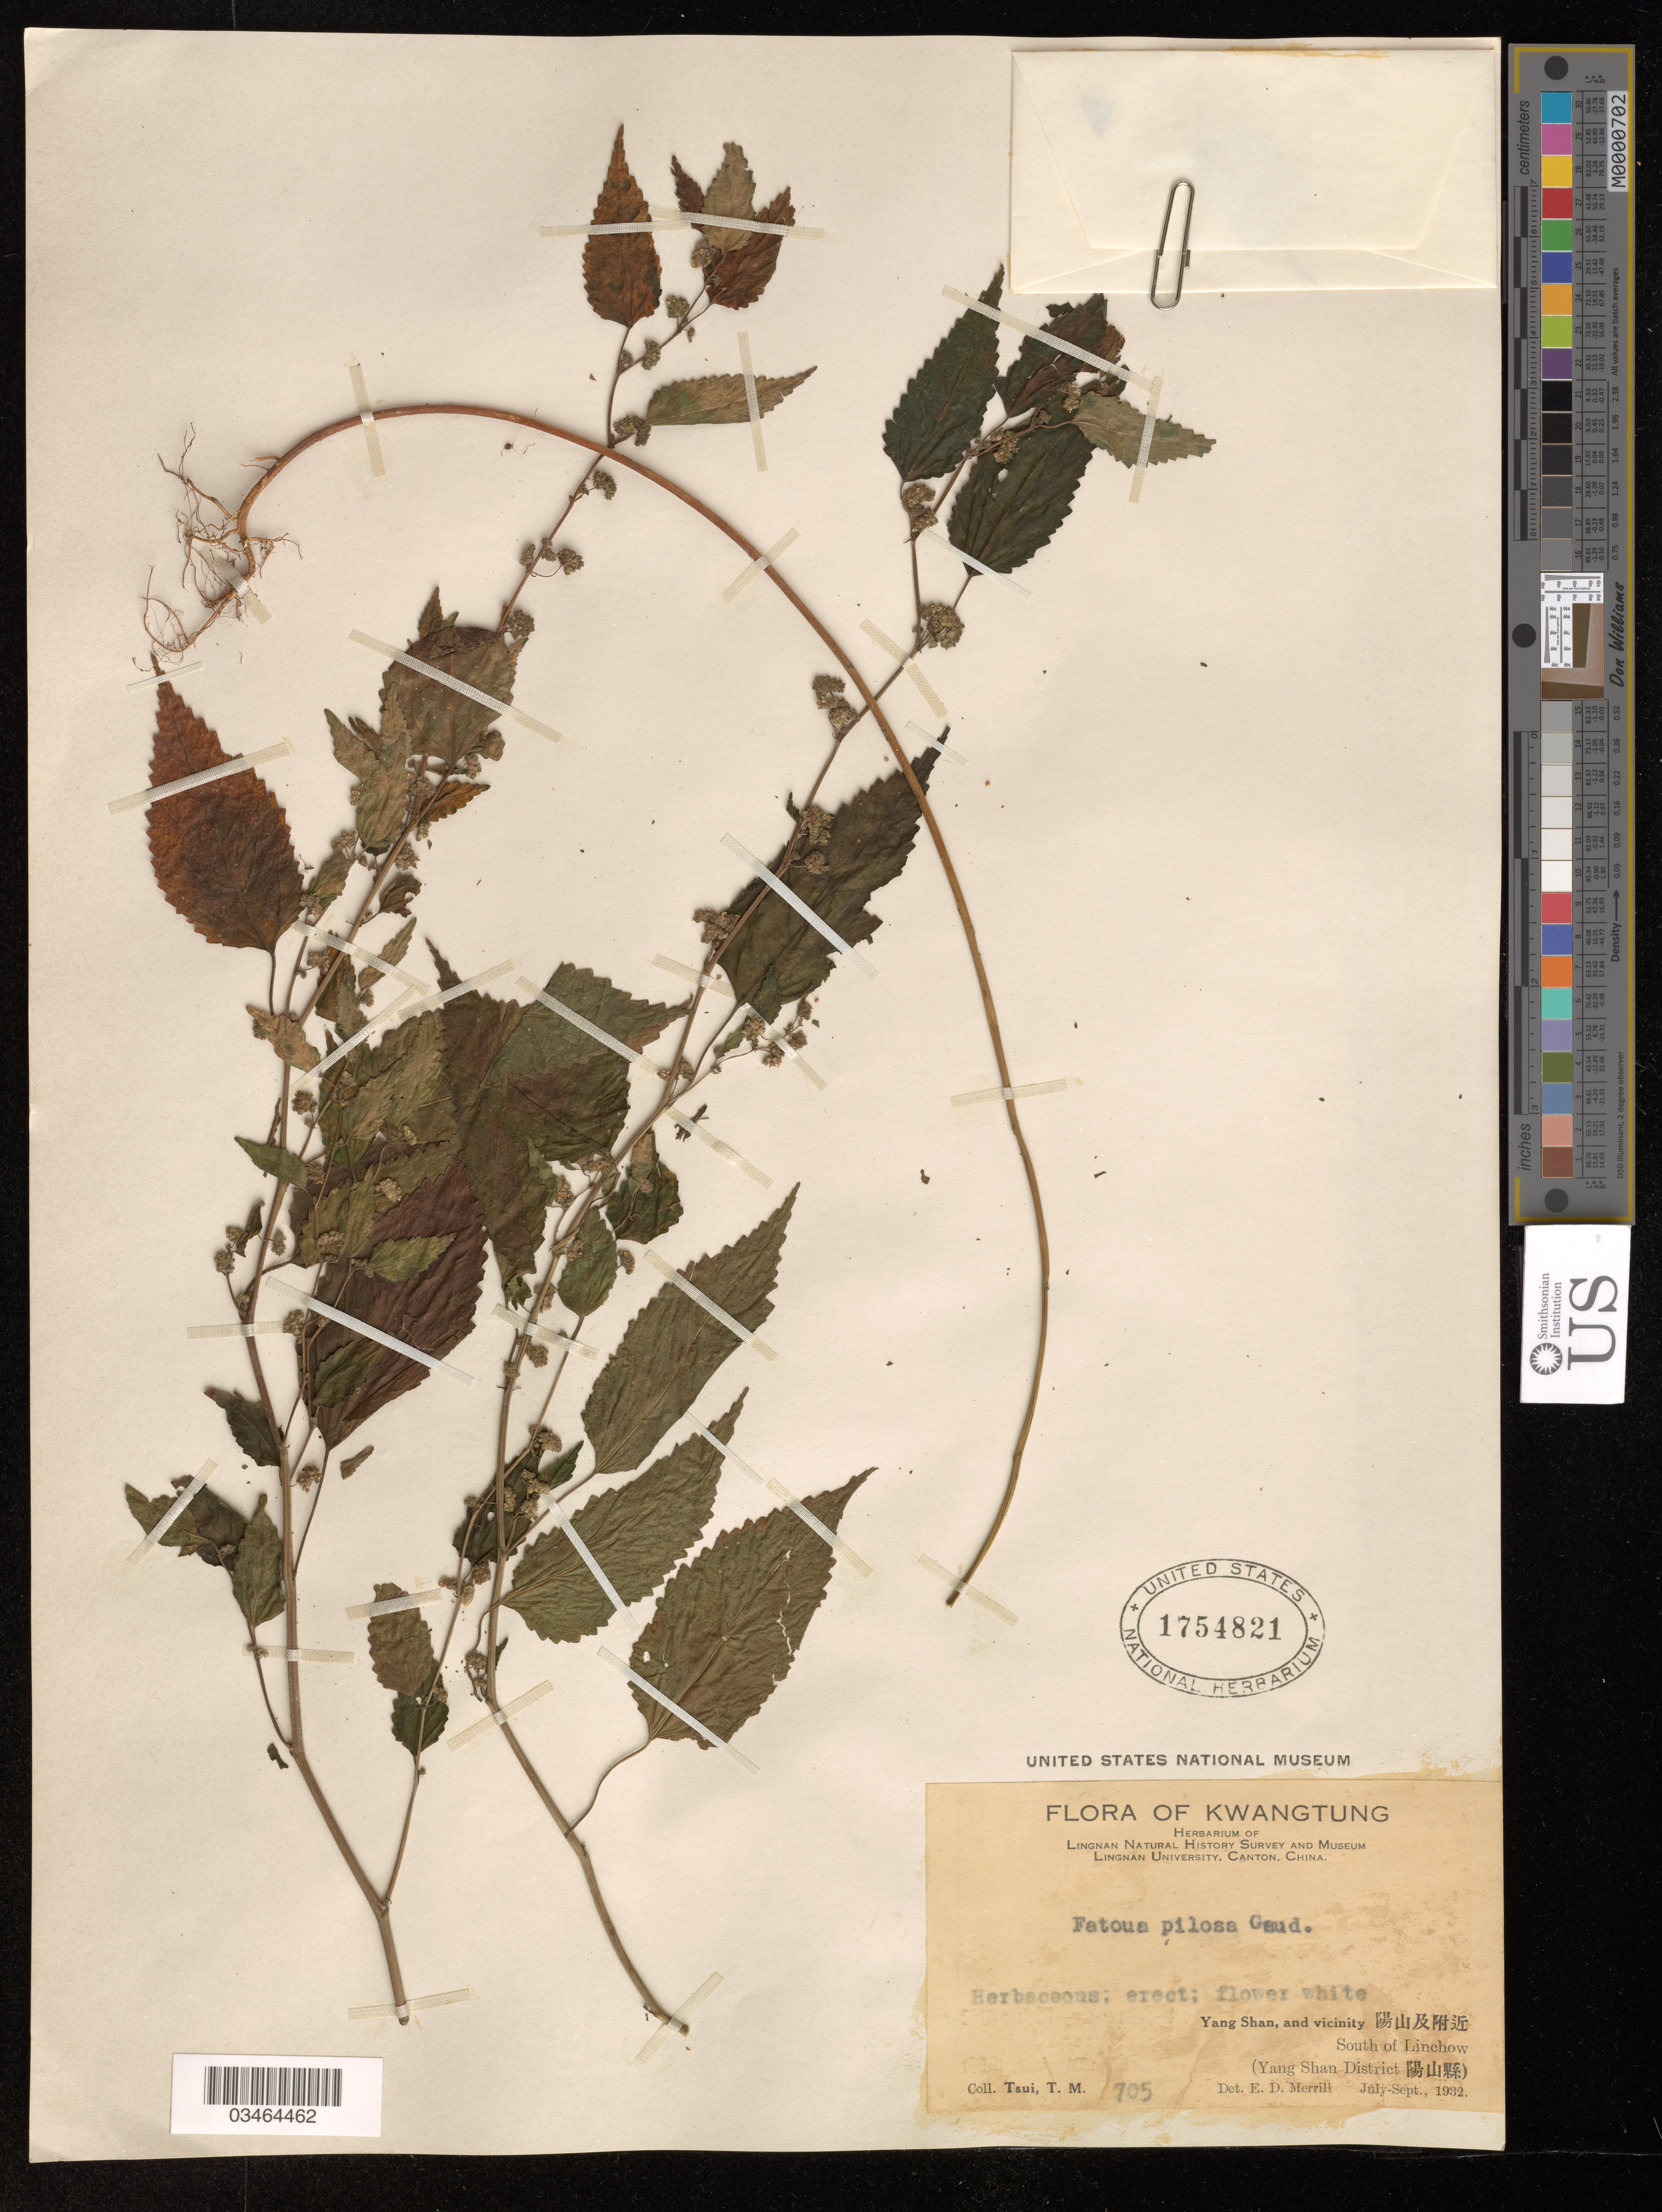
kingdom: Plantae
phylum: Tracheophyta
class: Magnoliopsida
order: Rosales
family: Moraceae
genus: Fatoua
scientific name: Fatoua pilosa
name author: Gaudich.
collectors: T. Tsui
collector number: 705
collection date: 1932-07/1932-09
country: China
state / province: Guangdong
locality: Kwangtung. Yang Shan, and vicinity X. South Linchow. (Yang Shan District X).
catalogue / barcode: US 1754821